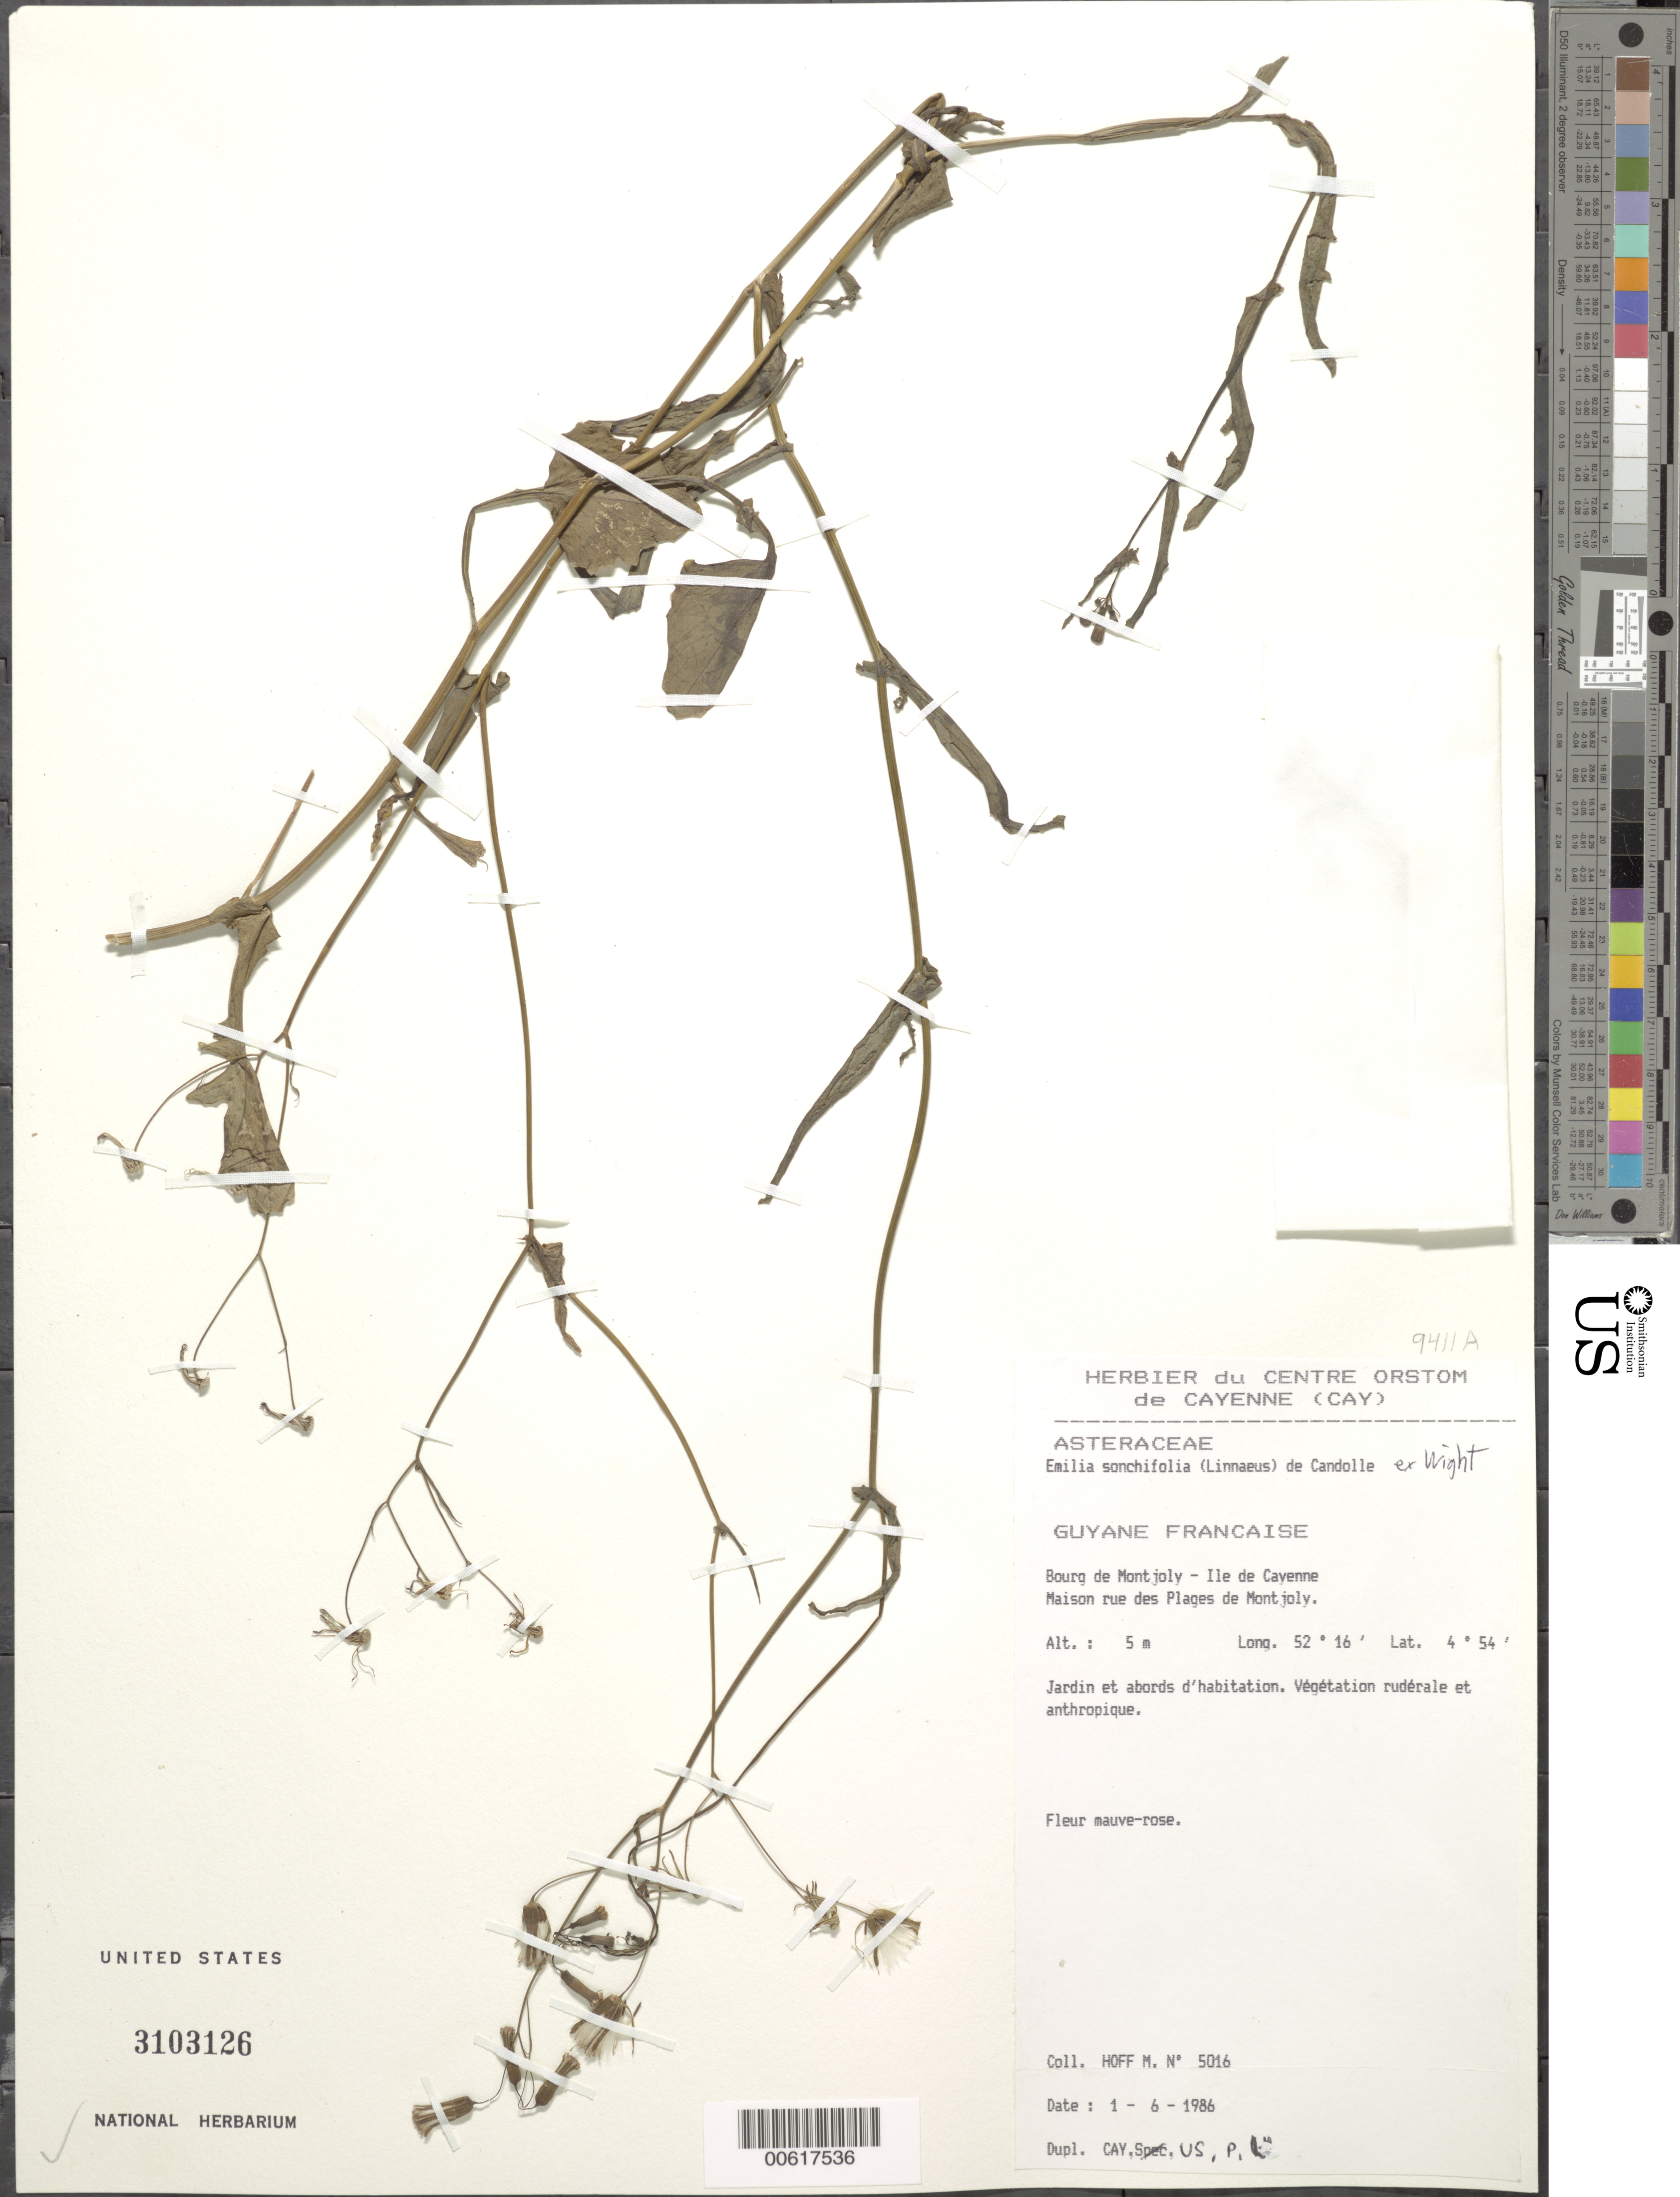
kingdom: Plantae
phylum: Tracheophyta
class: Magnoliopsida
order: Asterales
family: Asteraceae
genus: Emilia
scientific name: Emilia sonchifolia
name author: (L.) DC.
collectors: M. Hoff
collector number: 5016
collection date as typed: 1-Jun-86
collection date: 1986-06-01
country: French Guiana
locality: Ile de Cayenne, Bourg de Montjoly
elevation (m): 5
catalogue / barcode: US 3103126